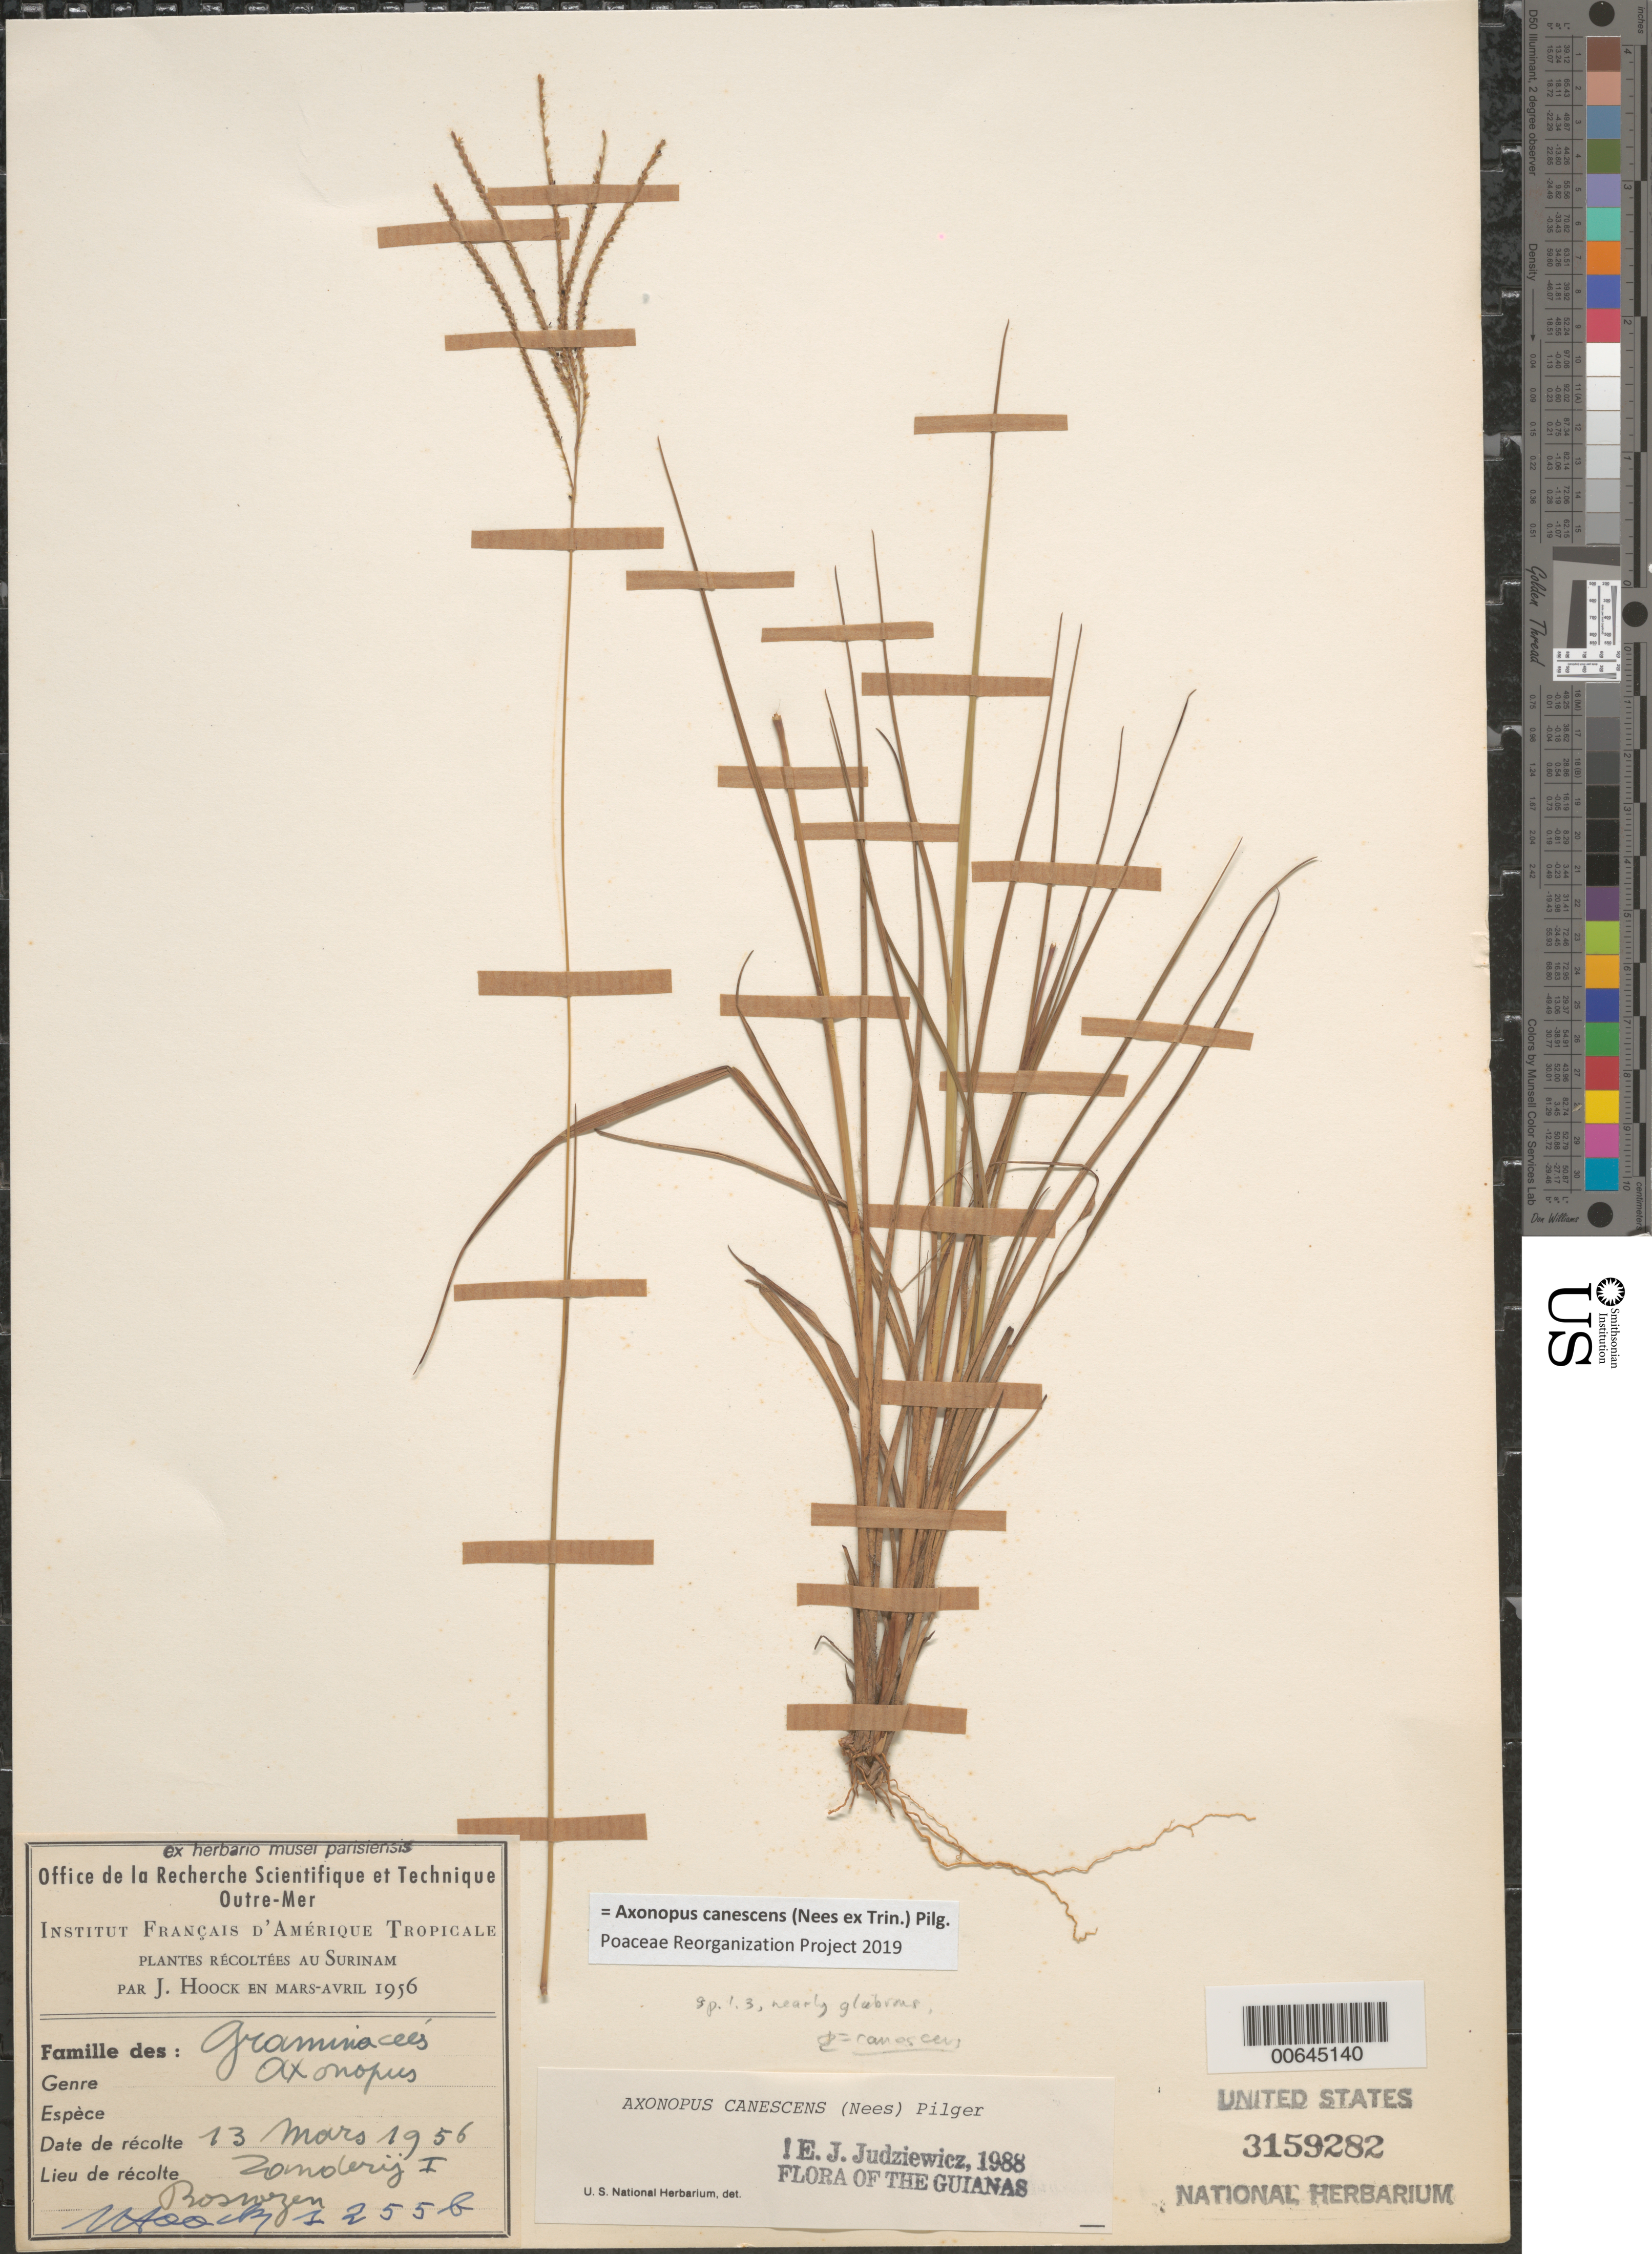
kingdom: Plantae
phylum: Tracheophyta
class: Liliopsida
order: Poales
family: Poaceae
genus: Axonopus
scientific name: Axonopus canescens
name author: (Nees ex Trin.) Pilg.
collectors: J. Hoock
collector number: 1255b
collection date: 1956-03-13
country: Suriname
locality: Zander I. Boswezen [interpreted].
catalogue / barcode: US 3159282